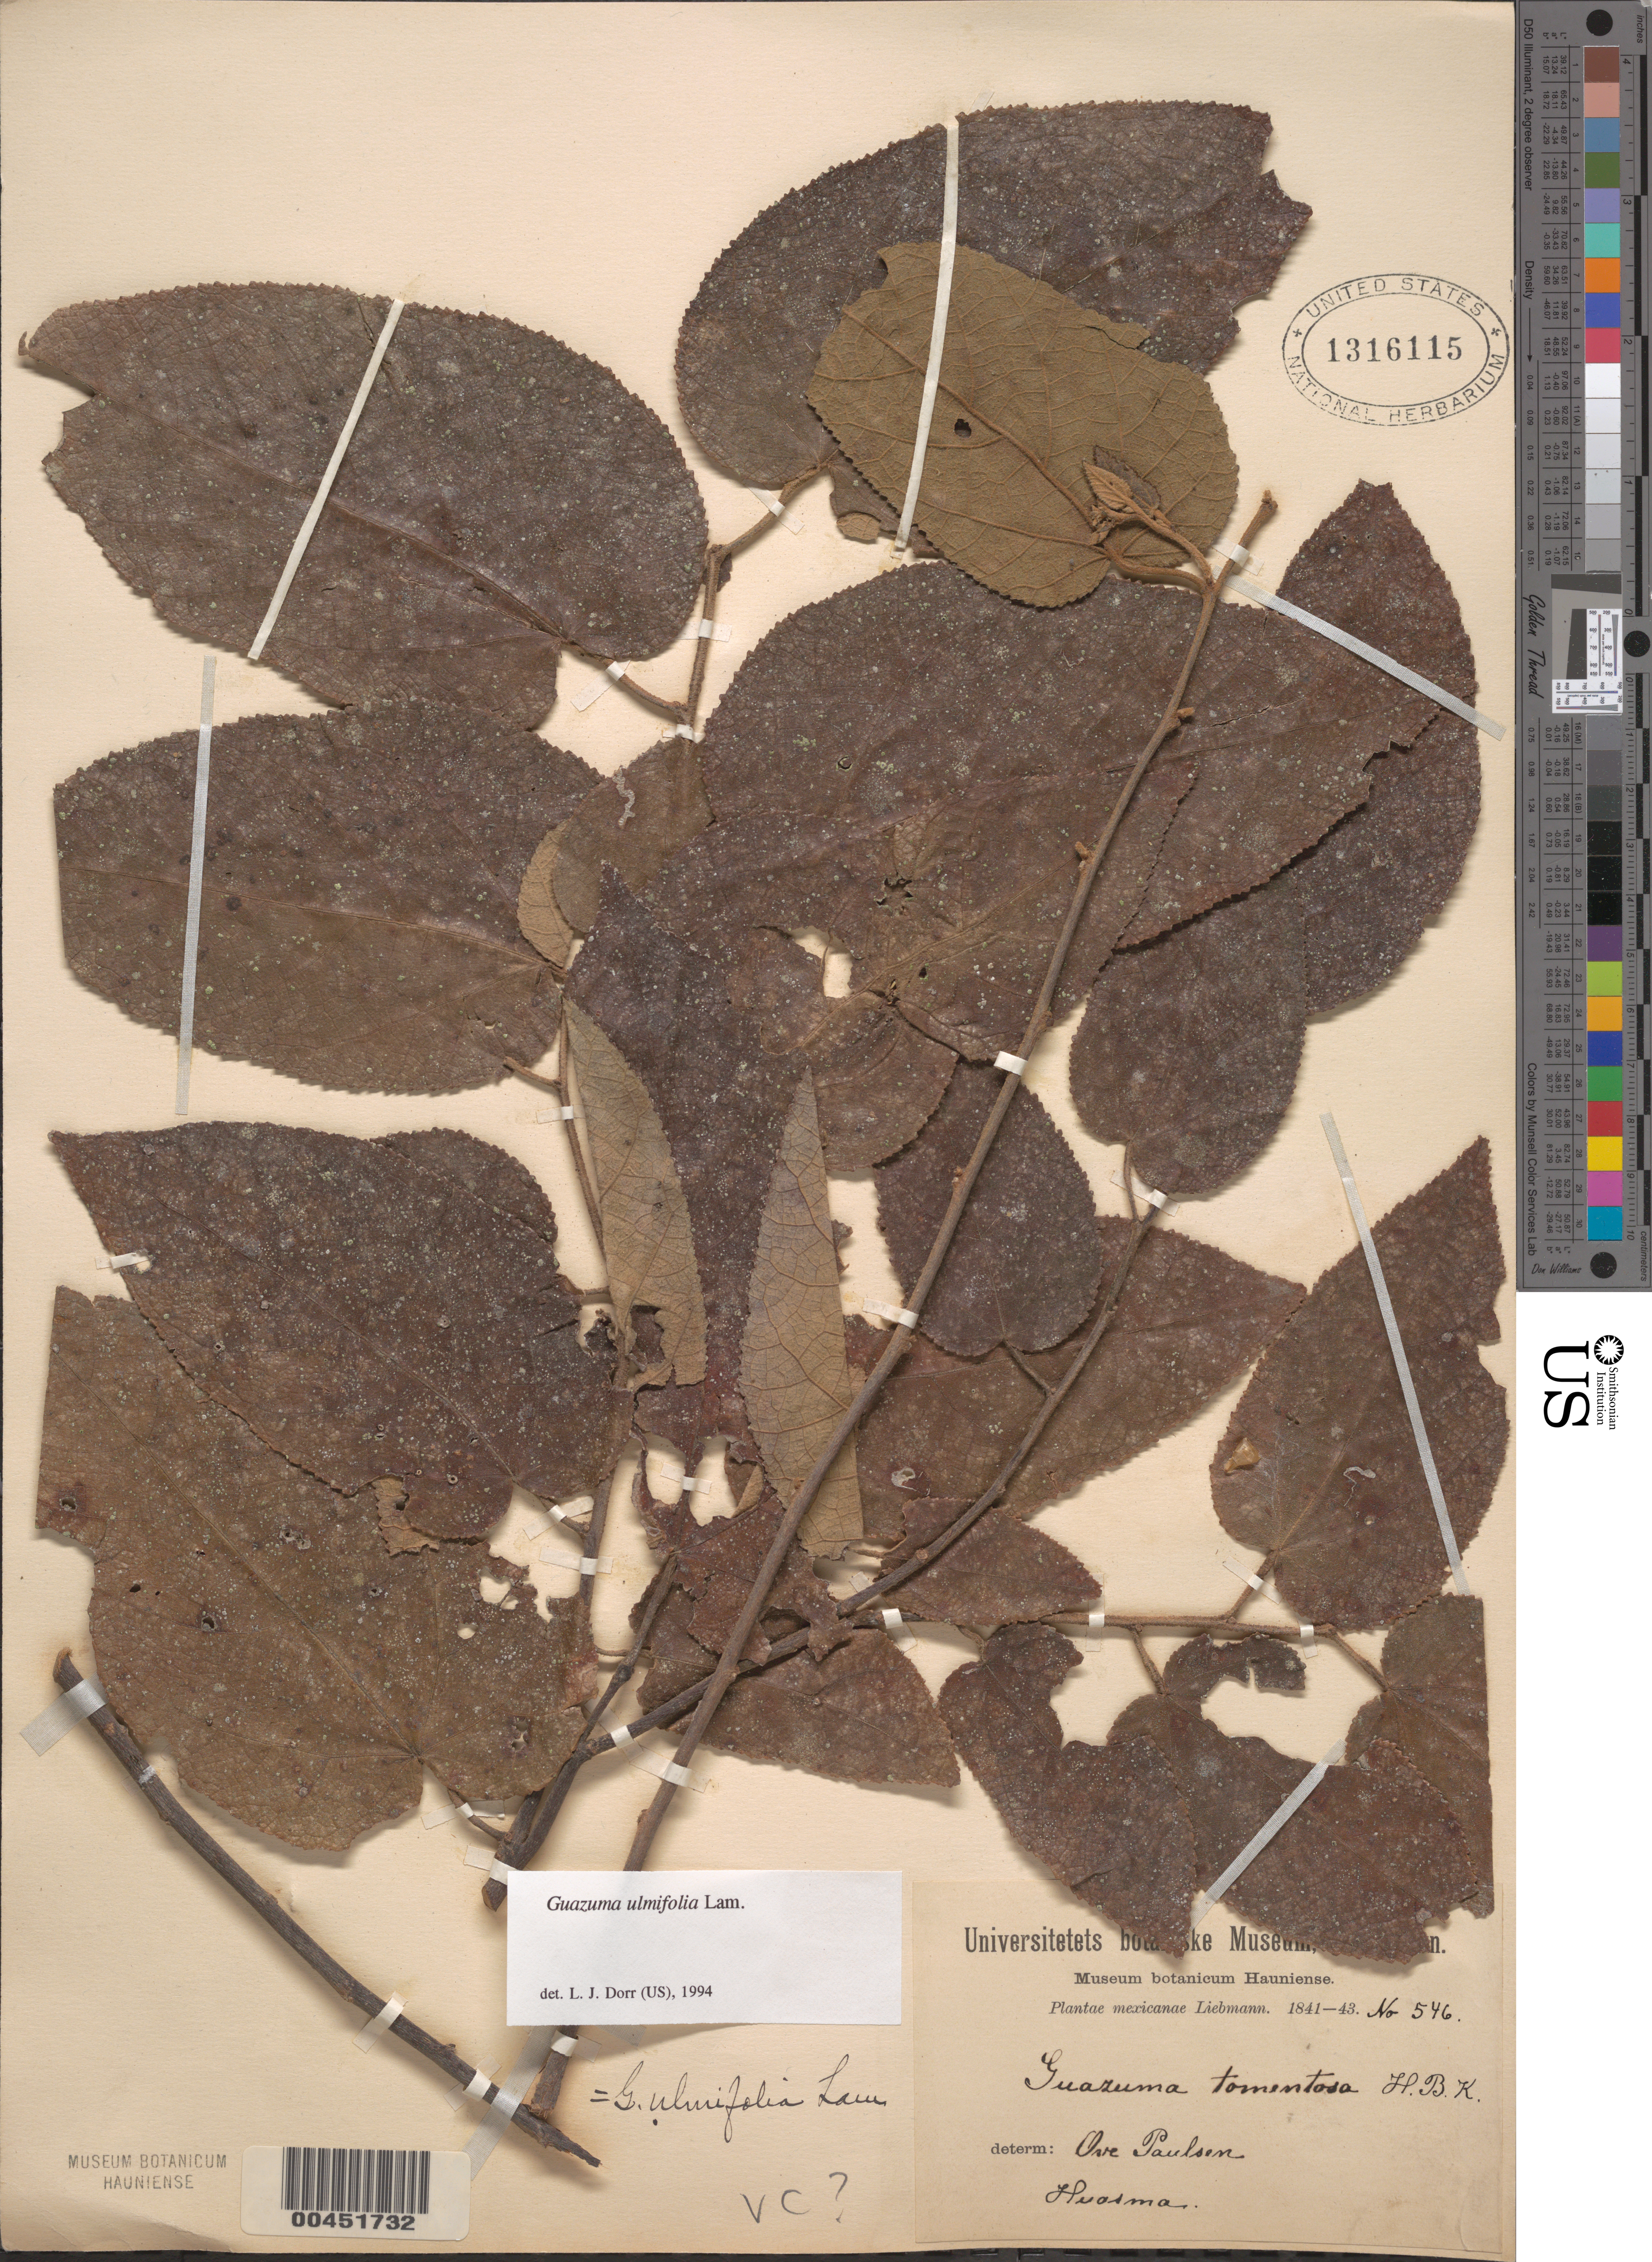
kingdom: Plantae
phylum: Tracheophyta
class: Magnoliopsida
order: Malvales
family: Malvaceae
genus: Guazuma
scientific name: Guazuma ulmifolia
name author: Lam.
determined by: Dorr, L. J., (BOT), Smithsonian Institution - National Museum of Natural History (UNITED STATES)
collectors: F. M. Liebmann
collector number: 546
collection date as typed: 1841 to -- --- 1843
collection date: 1841/1843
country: Mexico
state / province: Veracruz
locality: Huasma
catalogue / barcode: US 1316115